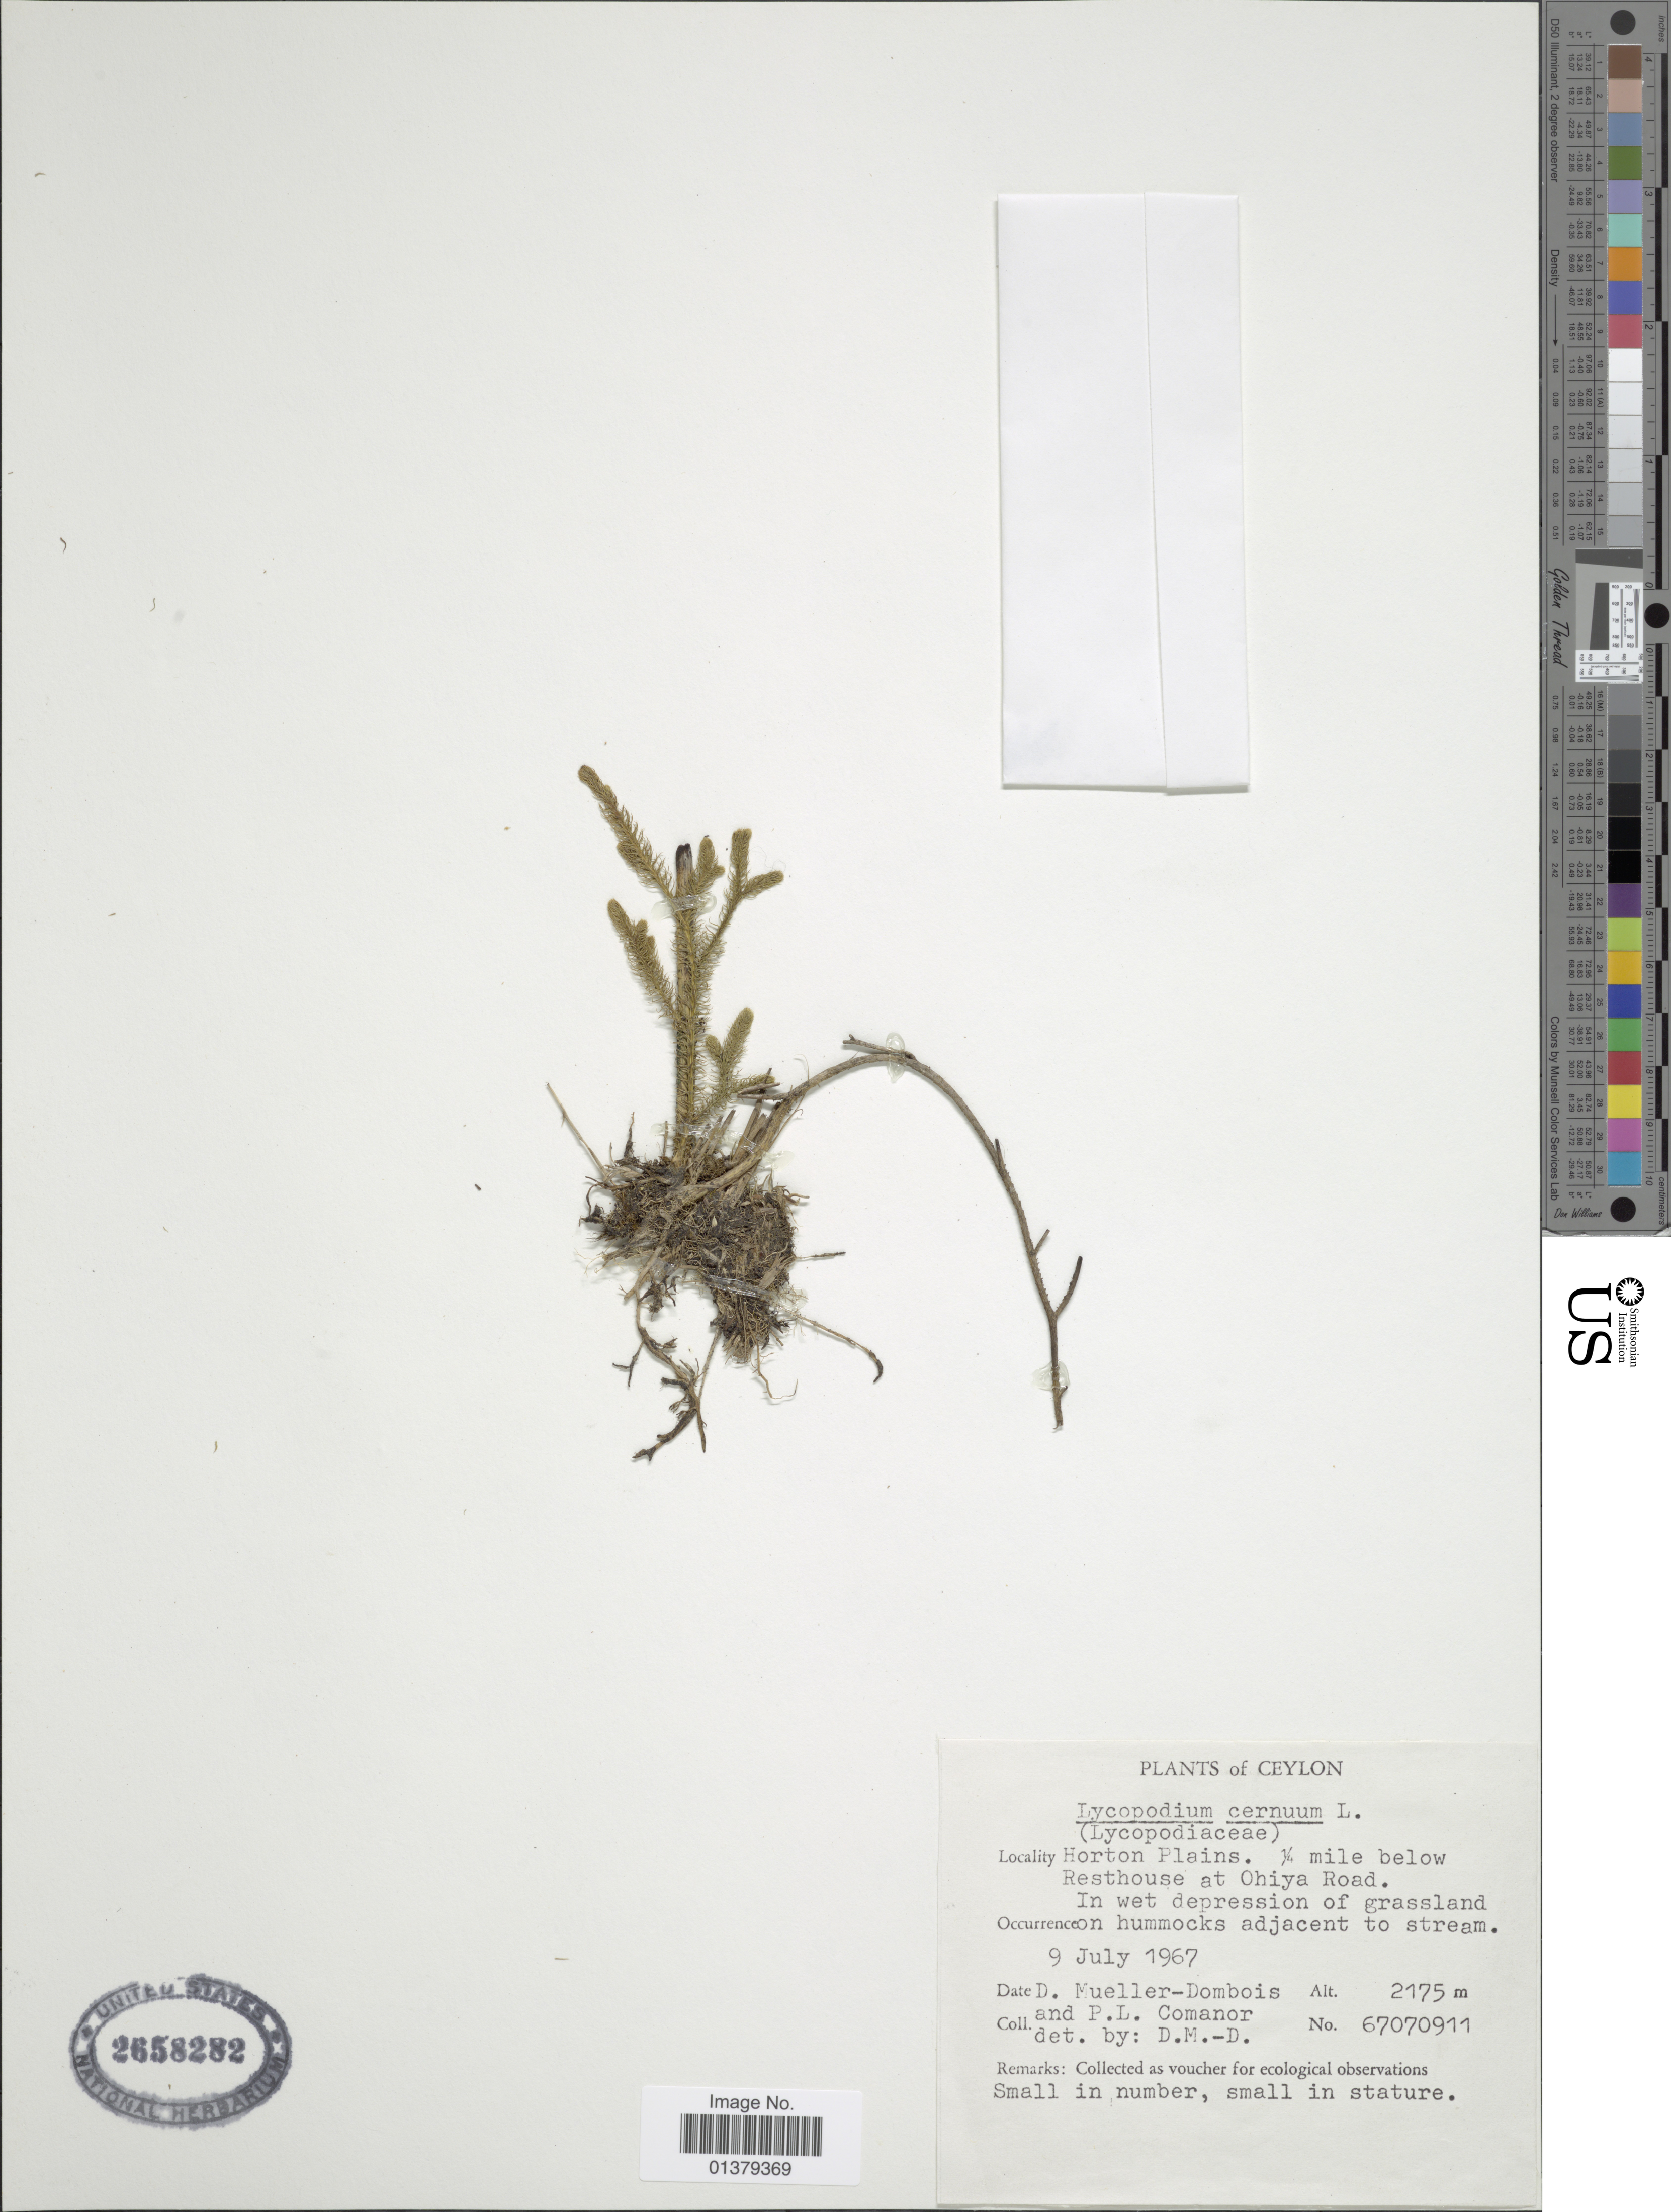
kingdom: Plantae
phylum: Tracheophyta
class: Lycopodiopsida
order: Lycopodiales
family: Lycopodiaceae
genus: Palhinhaea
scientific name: Palhinhaea cernua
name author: (L.) Vasc. & Franco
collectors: D. Mueller-Dombois & P. Comanor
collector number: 67070911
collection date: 1967-07-09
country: Sri Lanka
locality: Ceylon, Horton Plains. ¼ mile below Resthouse at Ohiya Road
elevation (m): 2175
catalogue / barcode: US 2658282